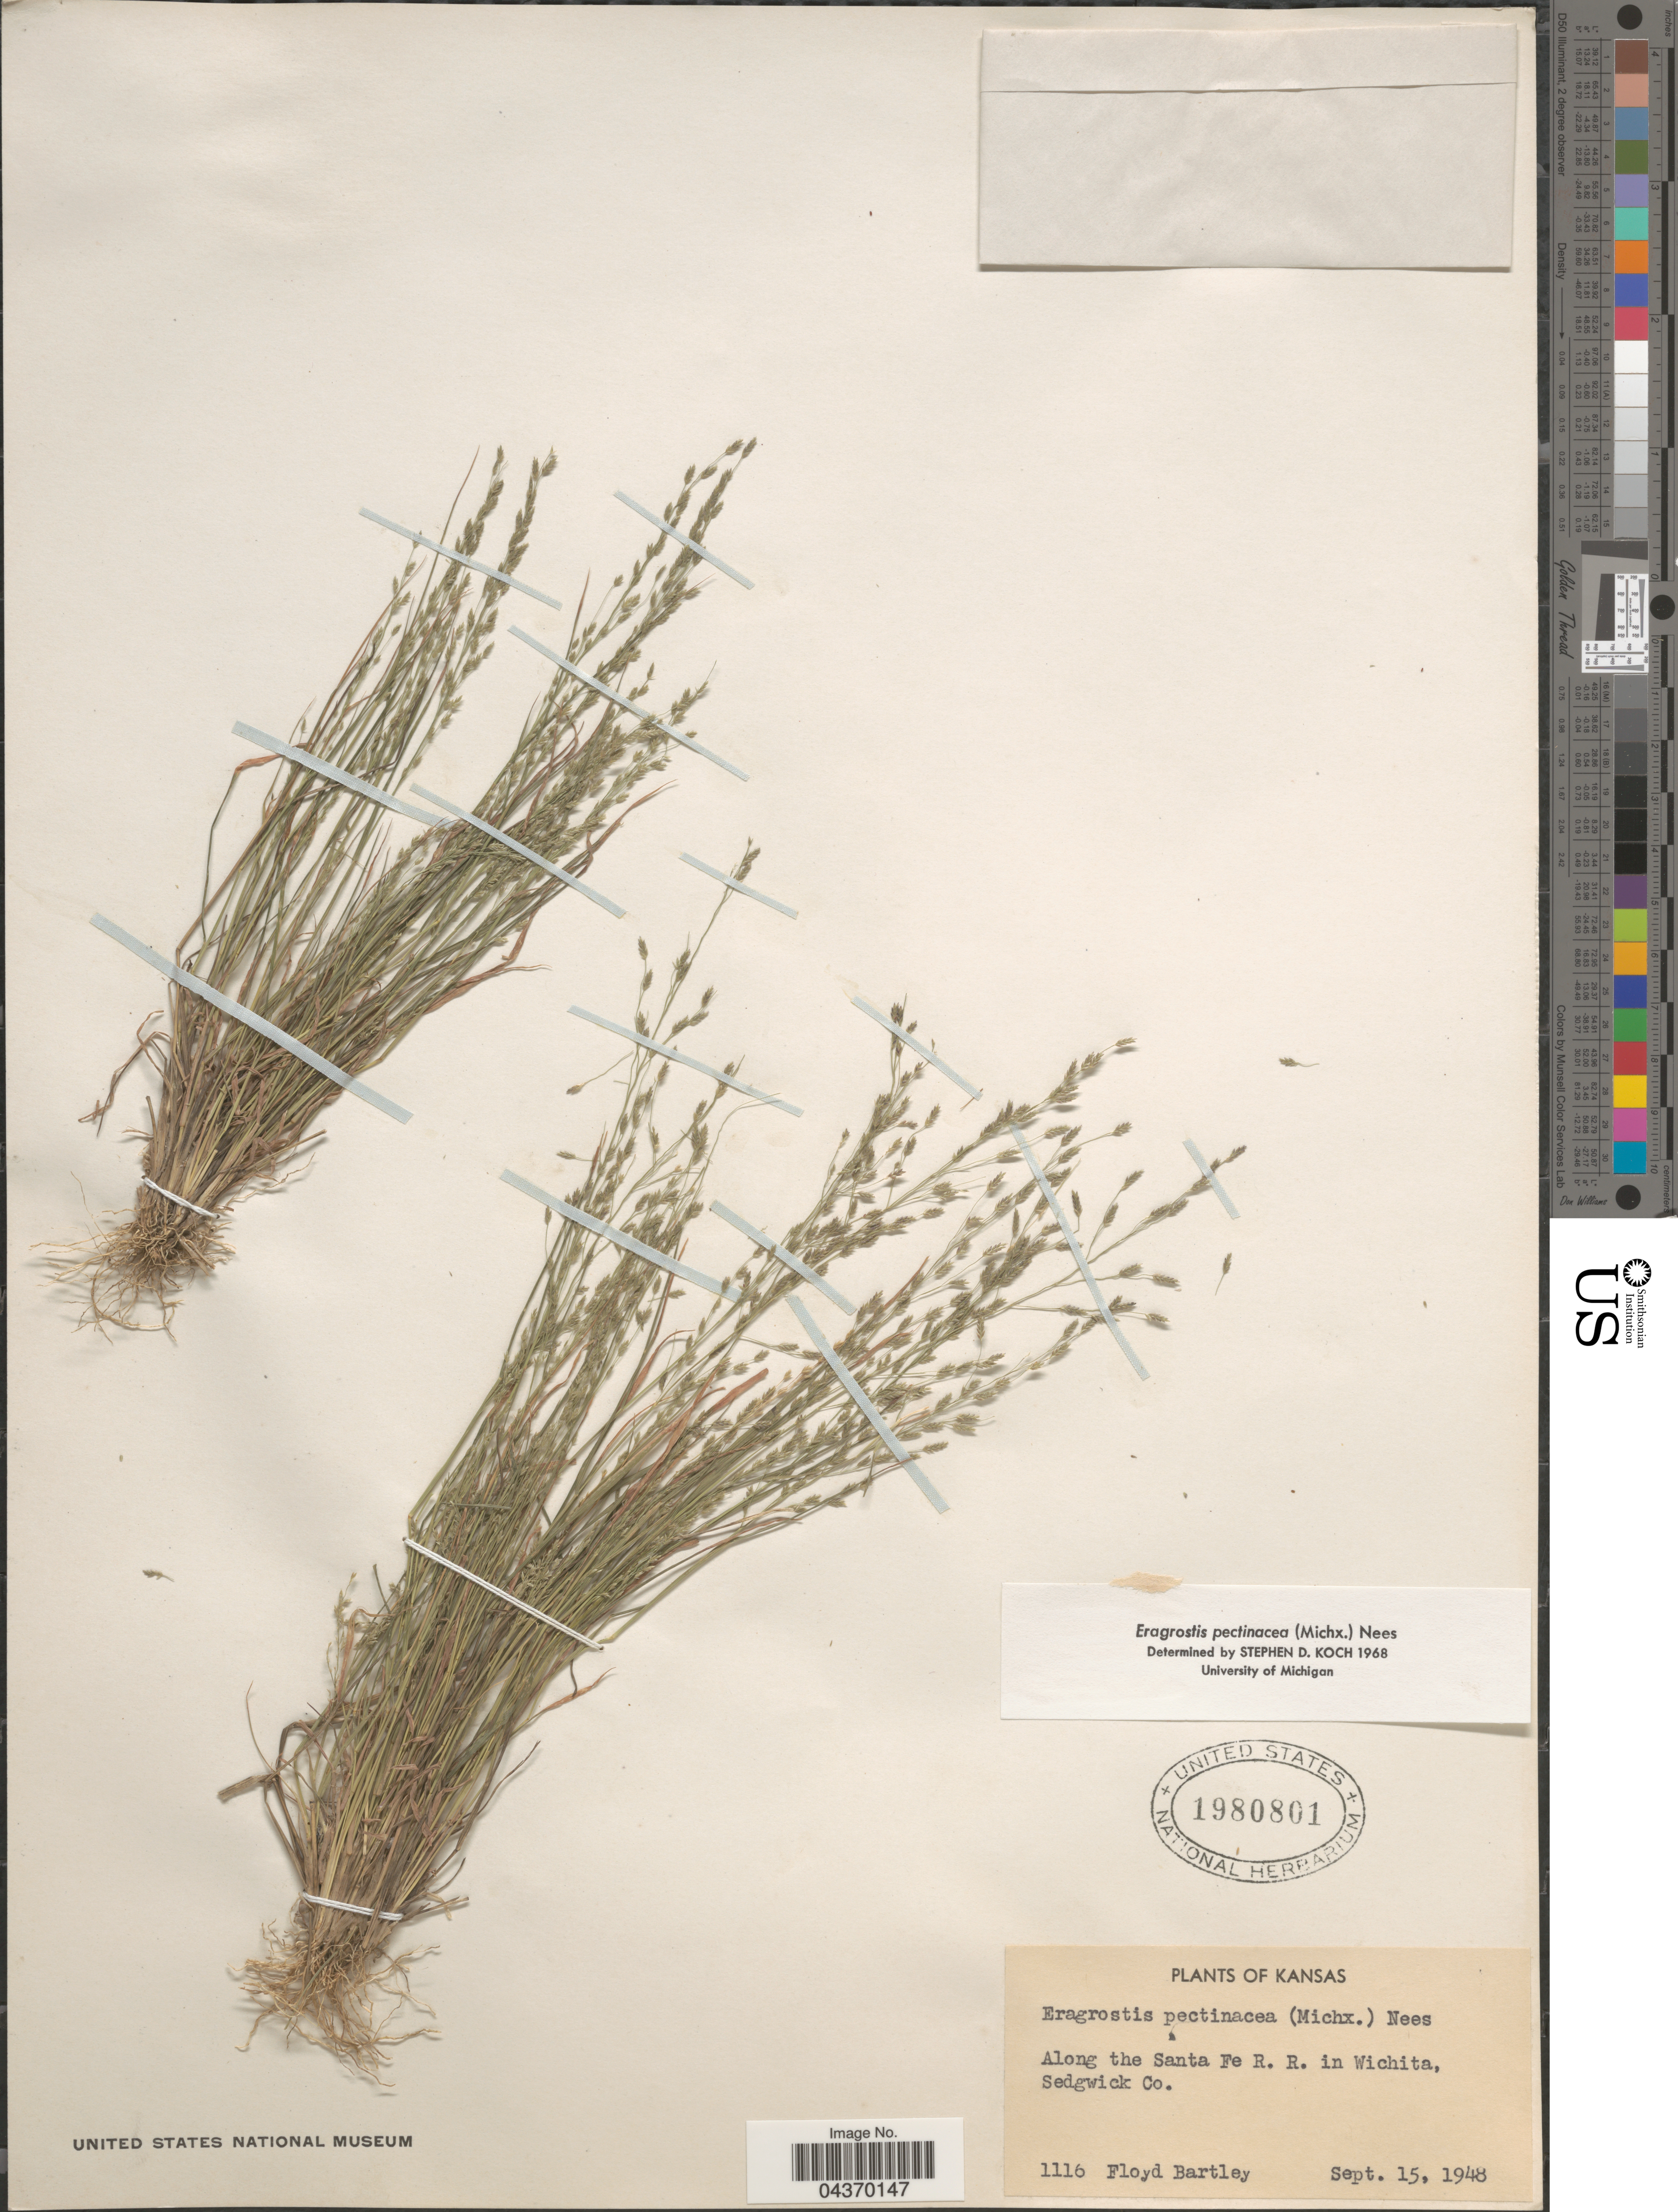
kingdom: Plantae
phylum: Tracheophyta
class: Liliopsida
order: Poales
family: Poaceae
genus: Eragrostis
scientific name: Eragrostis pectinacea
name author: (Michx.) Nees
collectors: F. Bartley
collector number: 1116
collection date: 1948-09-15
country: United States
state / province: Kansas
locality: Along the Santa Fe R. R. in Wichita, Sedgwick Co.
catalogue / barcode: US 1980801